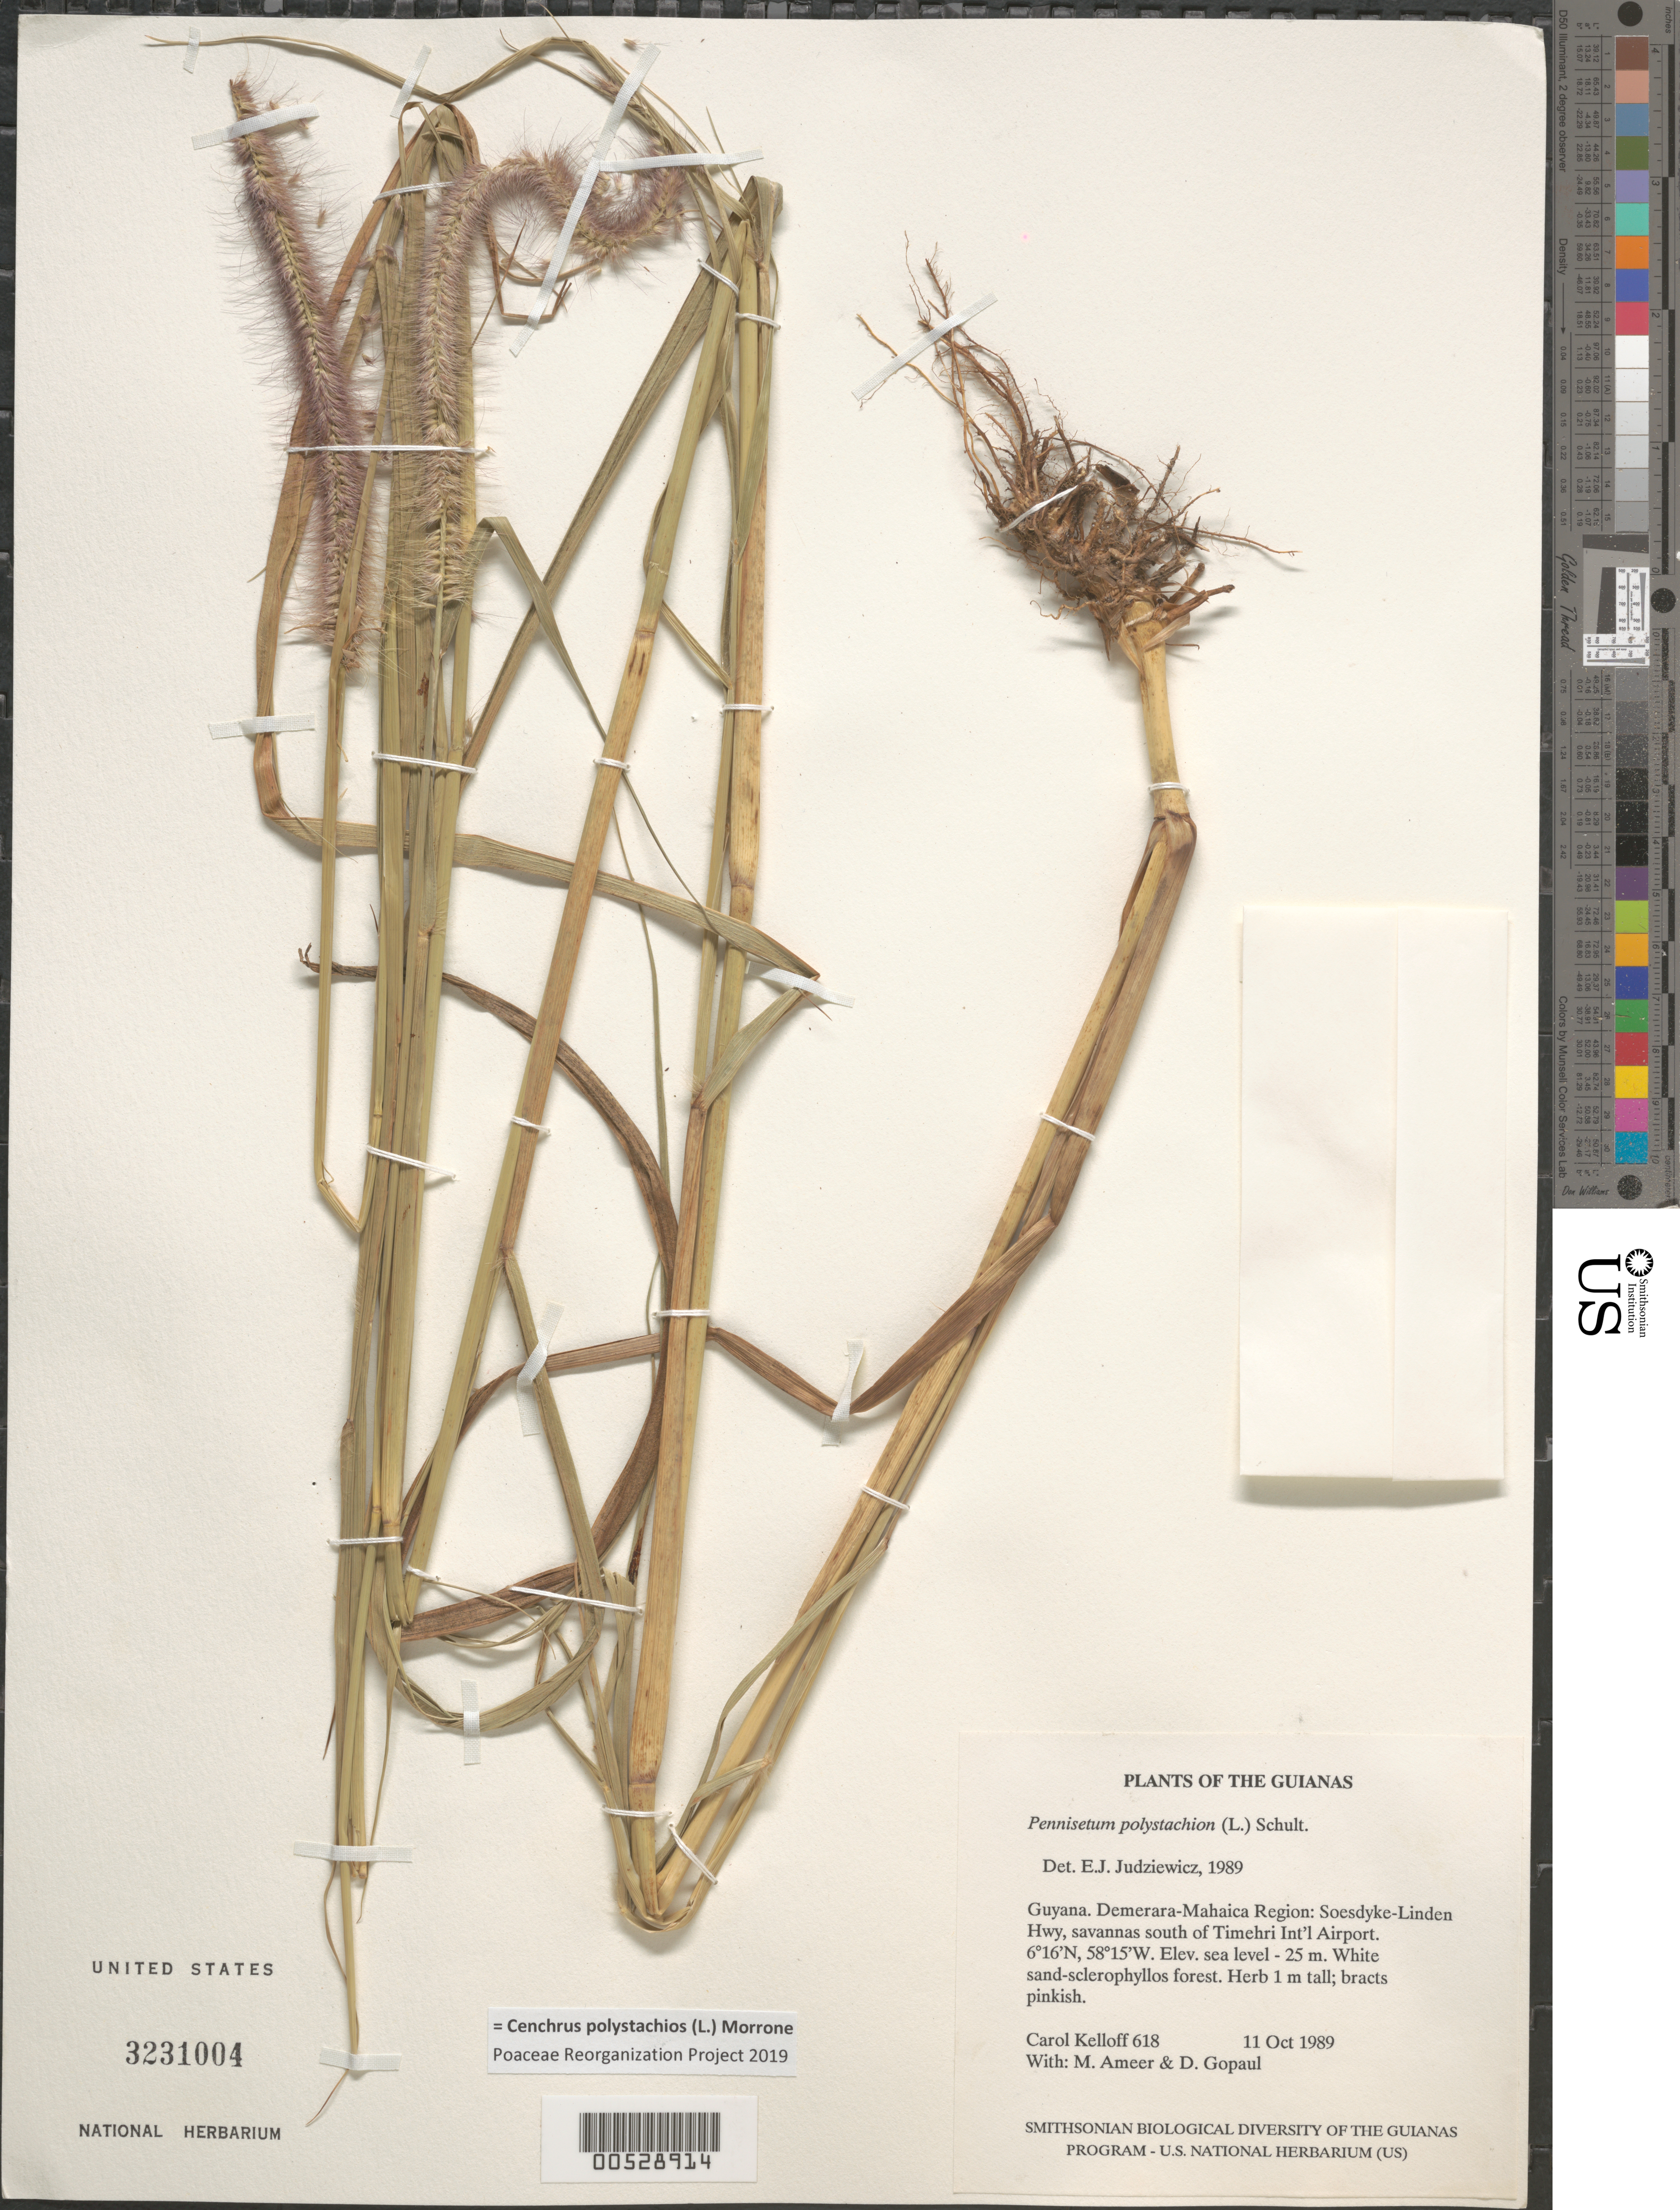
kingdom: Plantae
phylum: Tracheophyta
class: Liliopsida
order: Poales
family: Poaceae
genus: Cenchrus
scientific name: Cenchrus polystachios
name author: (L.) Morrone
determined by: Poaceae Reorganization Project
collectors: C. L. Kelloff, M. Ameer & D. Gopaul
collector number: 618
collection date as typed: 11 October 1989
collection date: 1989-10-11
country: Guyana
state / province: Demerara-Mahaica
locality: Soesdyke-Linden Hwy, S of Timehri Int'l Airport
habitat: White sand savanna - sclerophyllous forest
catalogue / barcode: US 3231004